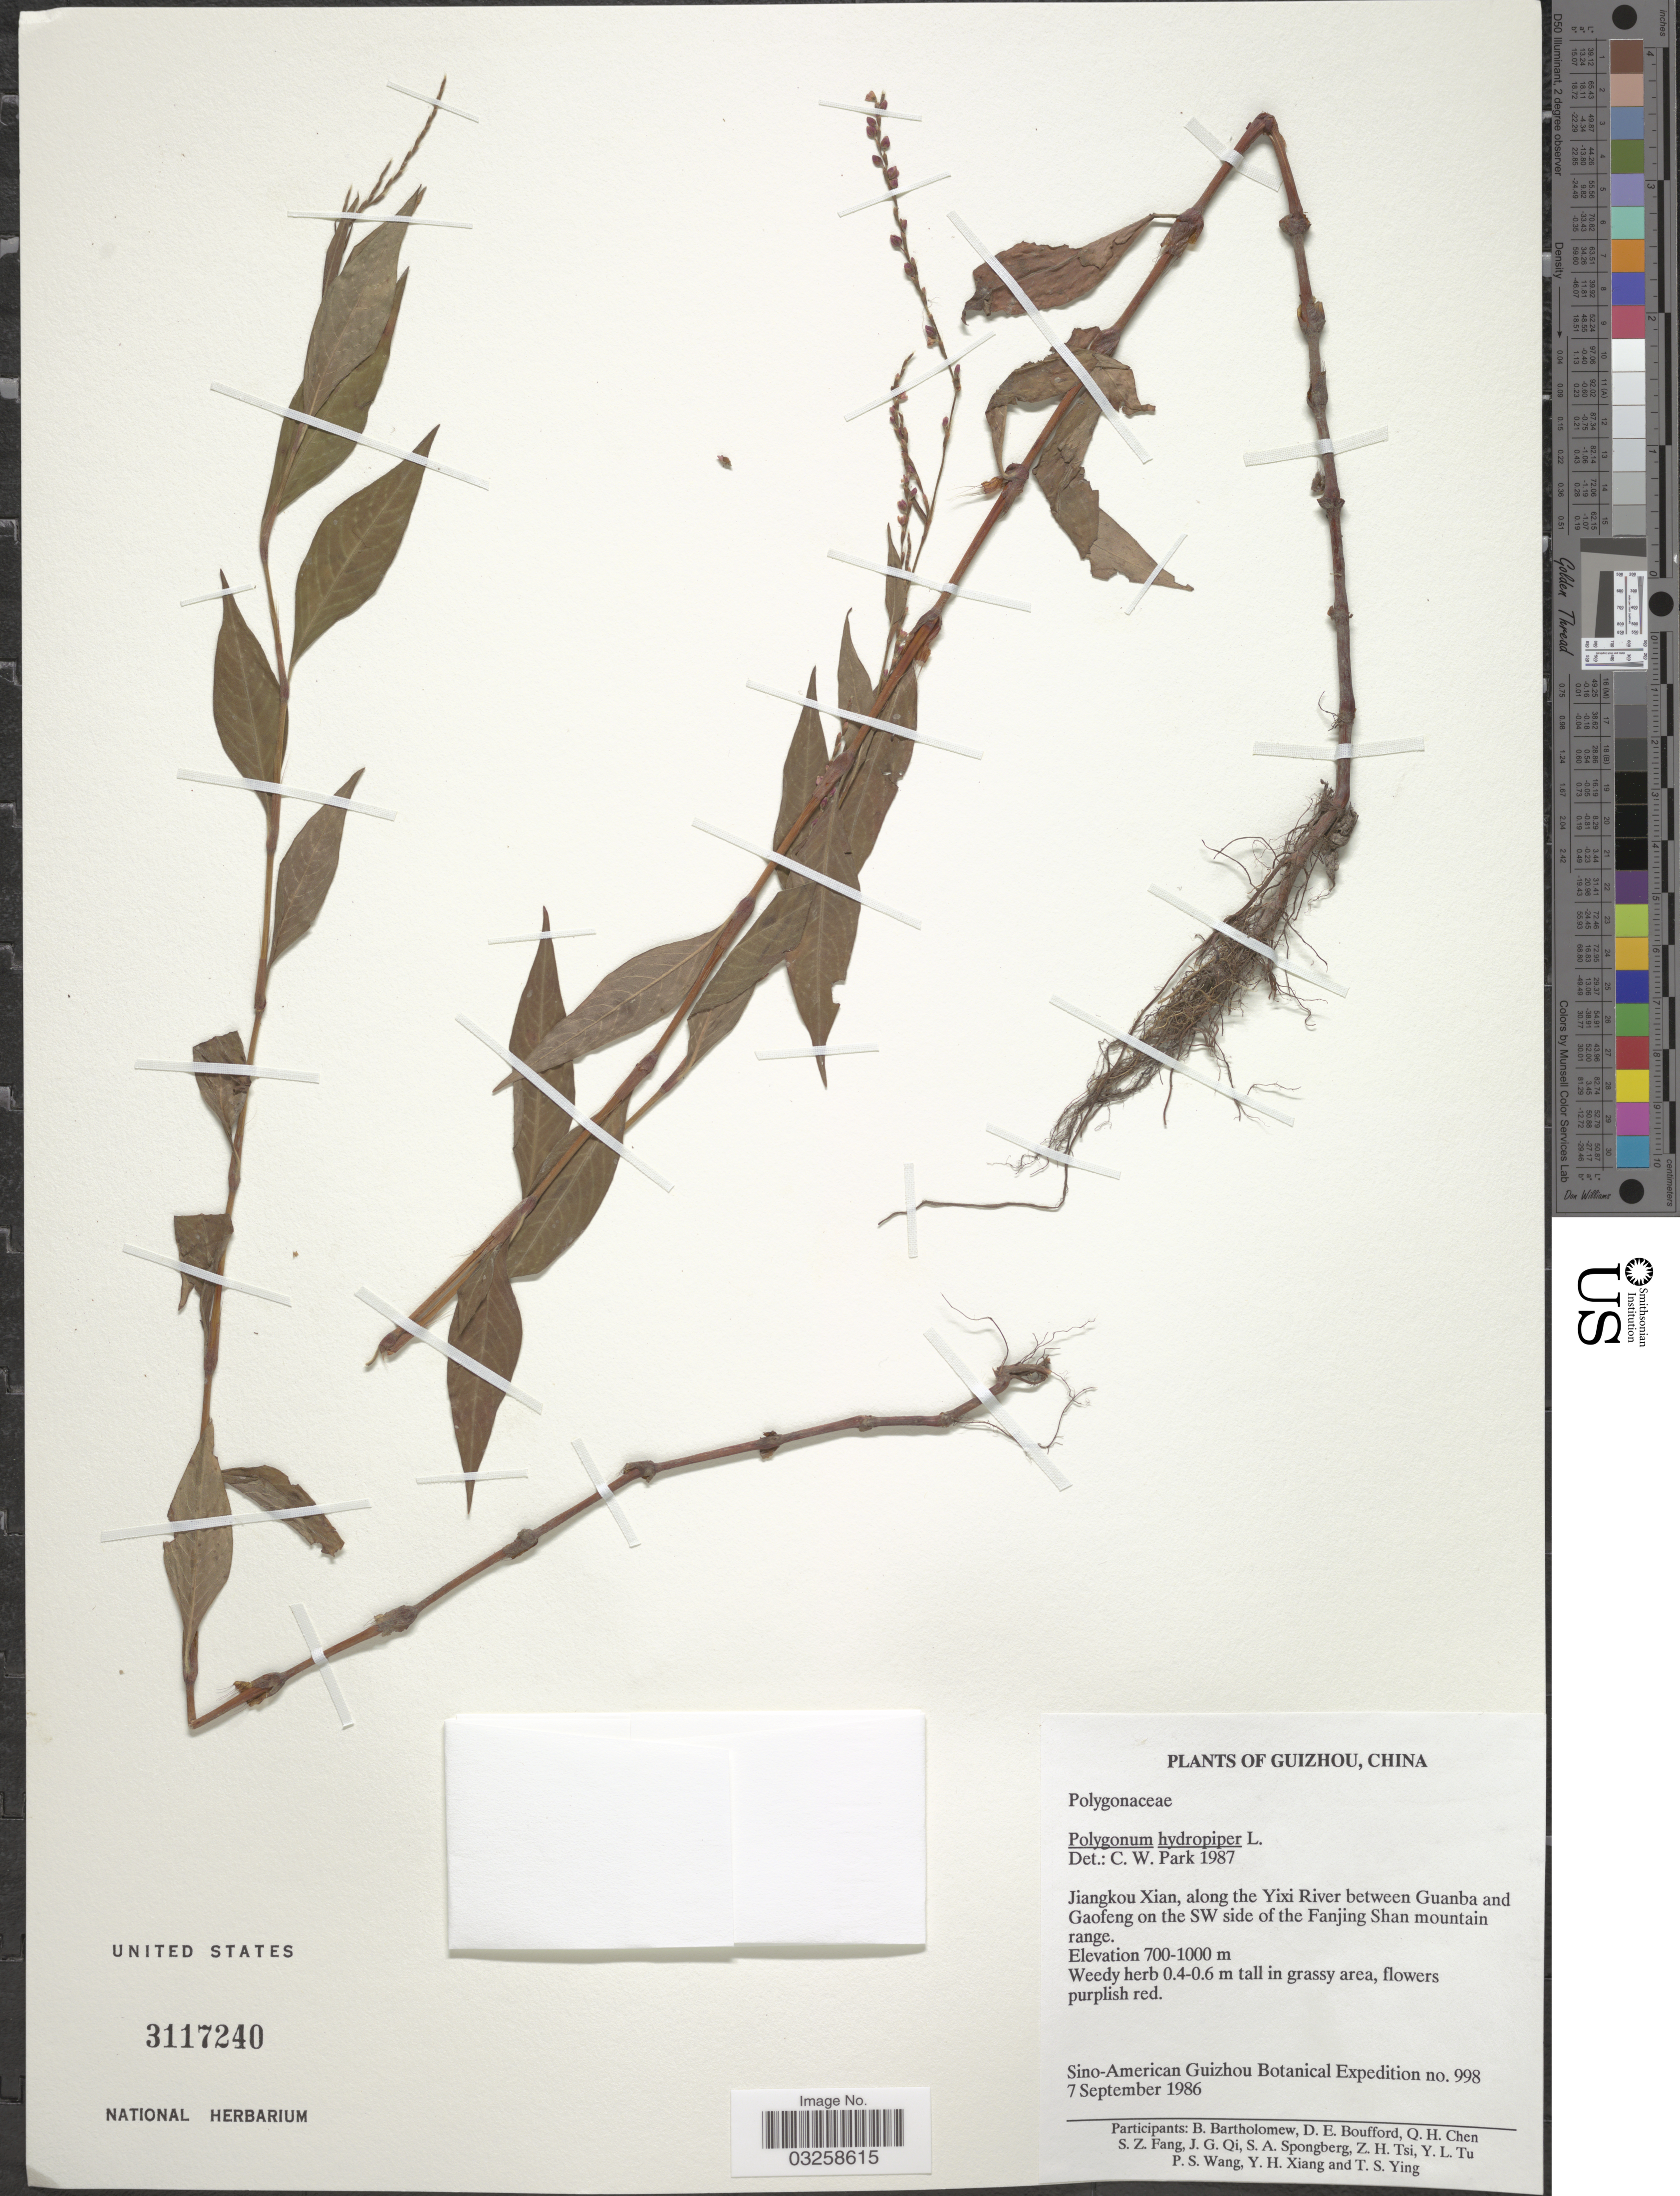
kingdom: Plantae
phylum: Tracheophyta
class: Magnoliopsida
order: Caryophyllales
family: Polygonaceae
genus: Polygonum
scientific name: Polygonum hydropiper var. hydropiper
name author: L.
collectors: Sino-Amer. Guizhou Bot. Exped.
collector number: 998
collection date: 1986-09-07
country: China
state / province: Guizhou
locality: Jiangkou Xian, along the Yixi River between Guanba and Gaofeng on the SW side of the Fanjing Shan mountain range.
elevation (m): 700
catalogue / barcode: US 3117240